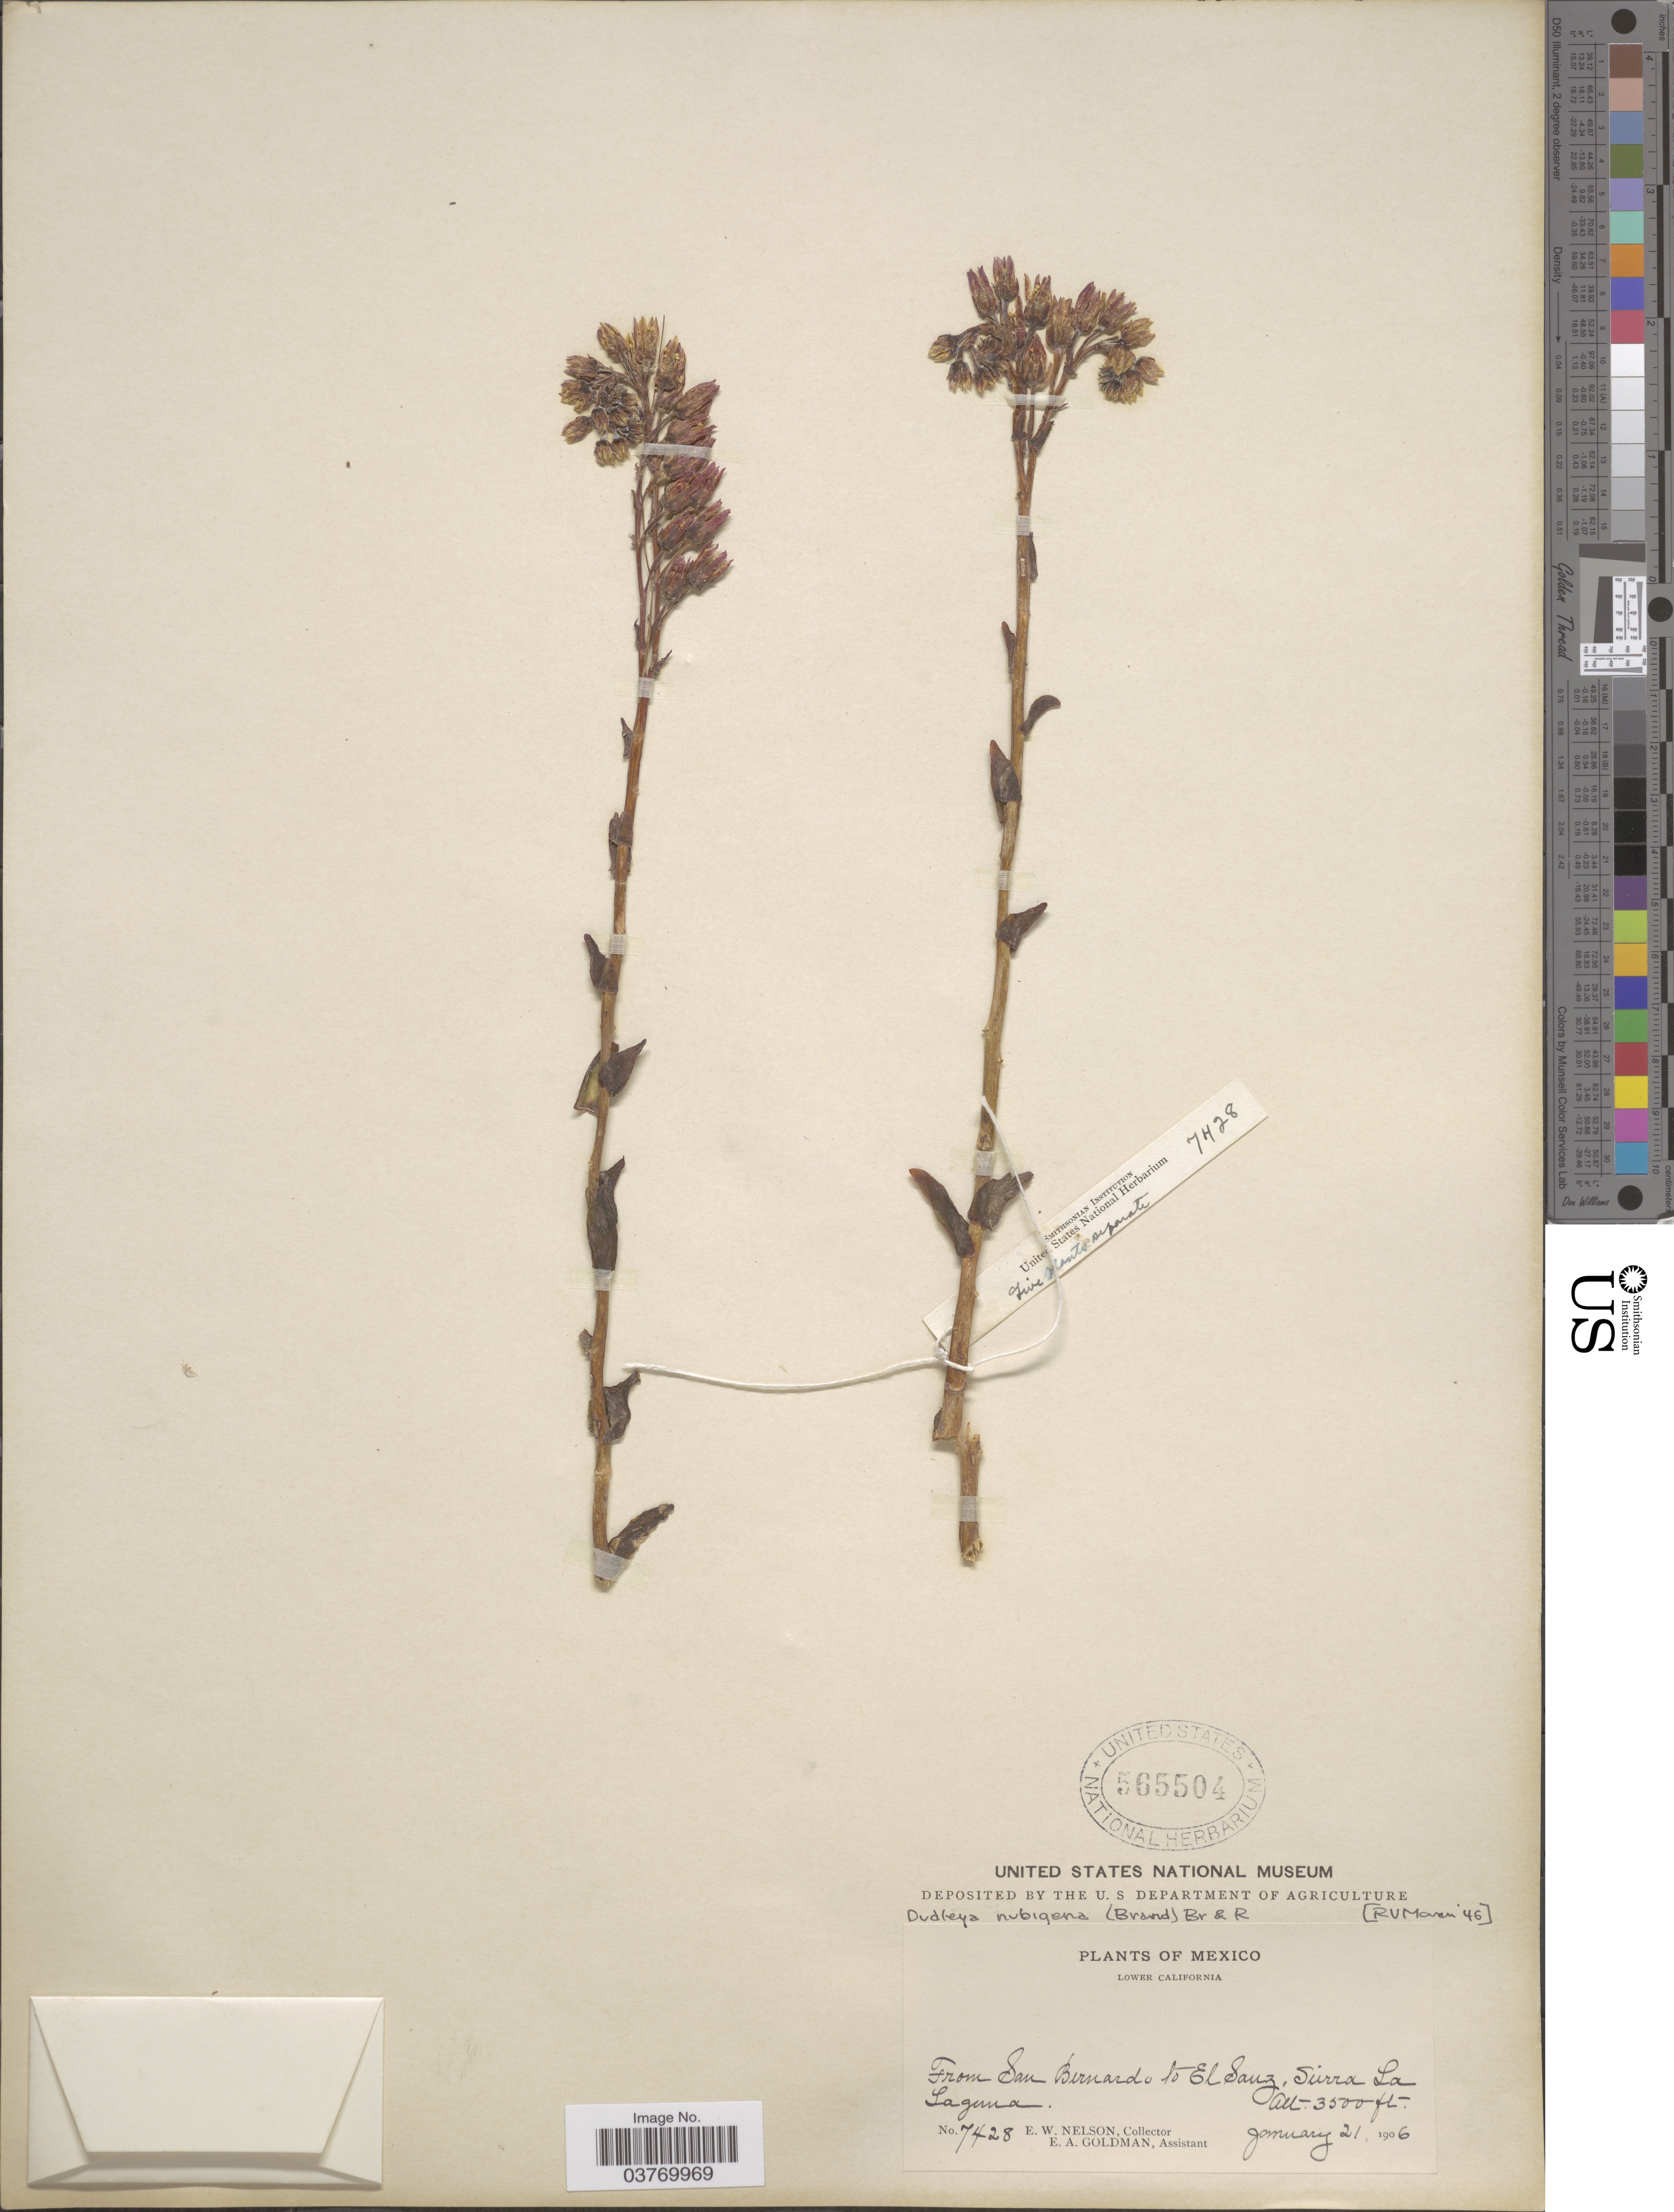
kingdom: Plantae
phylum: Tracheophyta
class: Magnoliopsida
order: Saxifragales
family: Crassulaceae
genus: Dudleya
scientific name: Dudleya nubigena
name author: (K. Brandegee) Britton & Rose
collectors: E. W. Nelson & E. A. Goldman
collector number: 7428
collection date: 1906-01-21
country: Mexico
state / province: Baja California Sur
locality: Lower California. From San Bernardo to El Sauz, Sierra La Laguna.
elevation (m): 1067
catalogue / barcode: US 565504